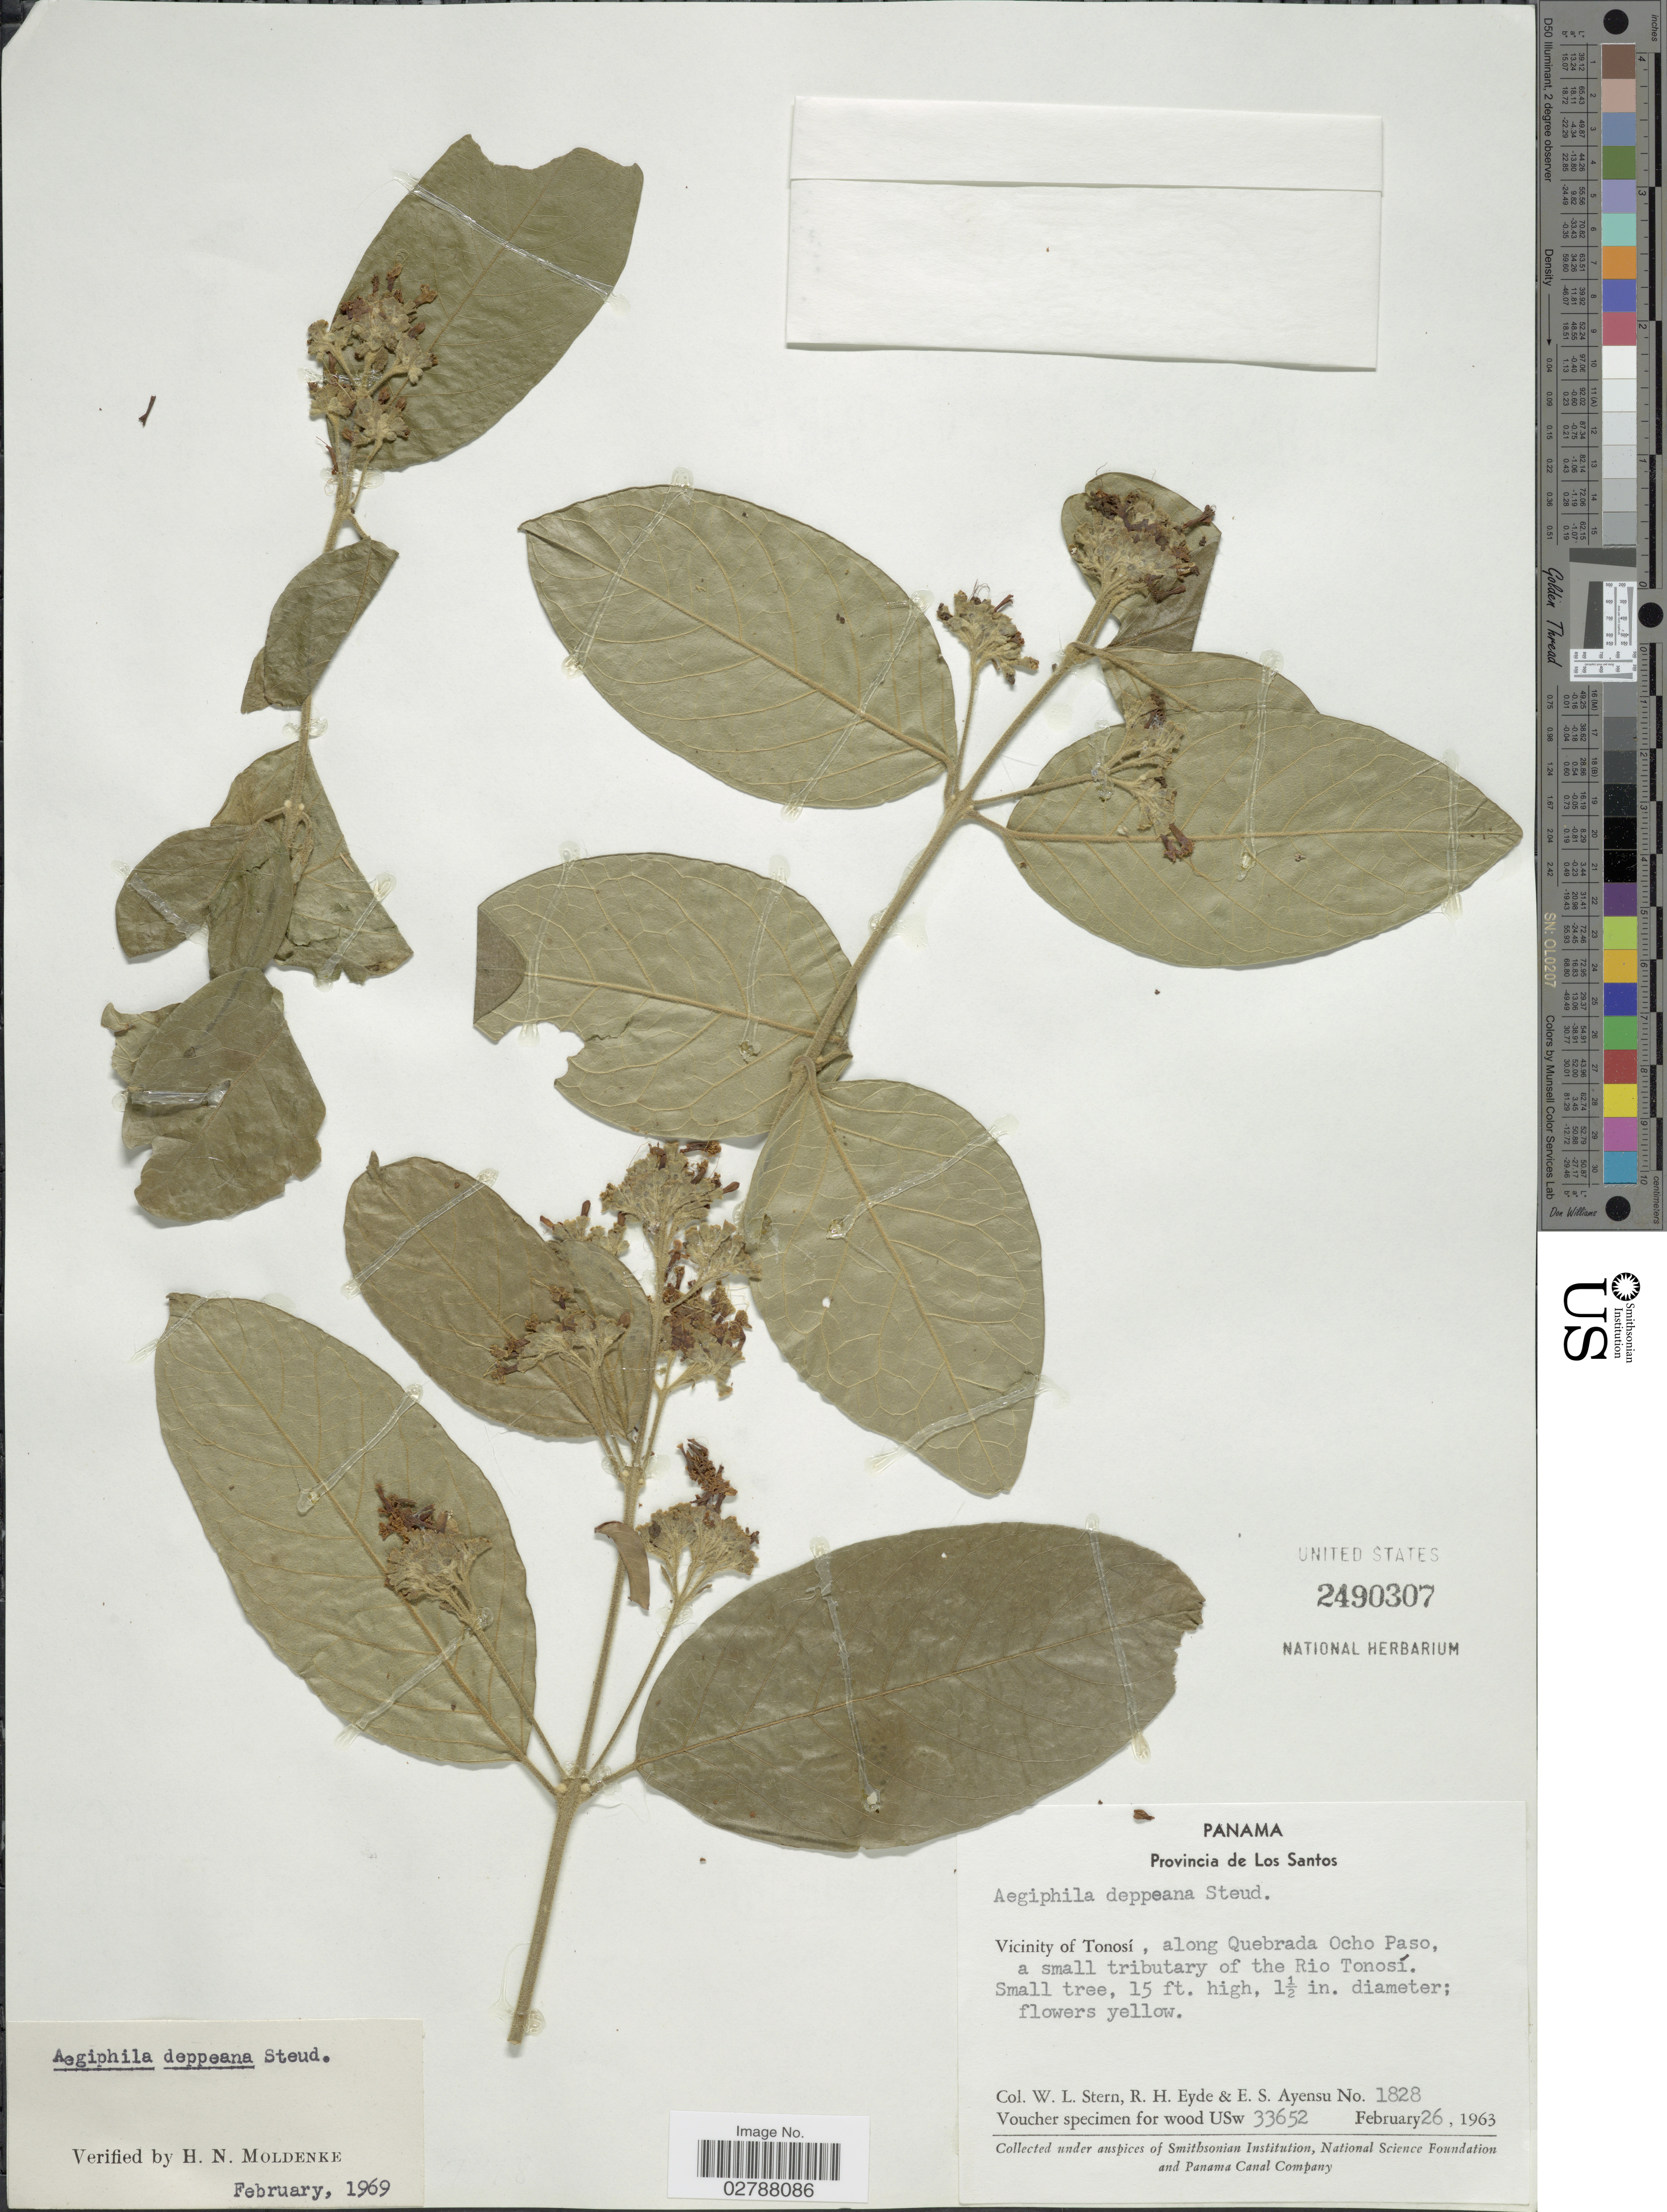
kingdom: Plantae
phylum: Tracheophyta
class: Magnoliopsida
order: Lamiales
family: Lamiaceae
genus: Aegiphila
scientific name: Aegiphila deppeana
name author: Steud.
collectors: W. L. Stern, R. H. Eyde & E. S. Ayensu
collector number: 1828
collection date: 1963-02-26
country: Panama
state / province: Los Santos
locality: Vicinity of Tonosí, along Quebrada Ocho Paso, a small tributary of the Rio Tonosí.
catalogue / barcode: US 2490307